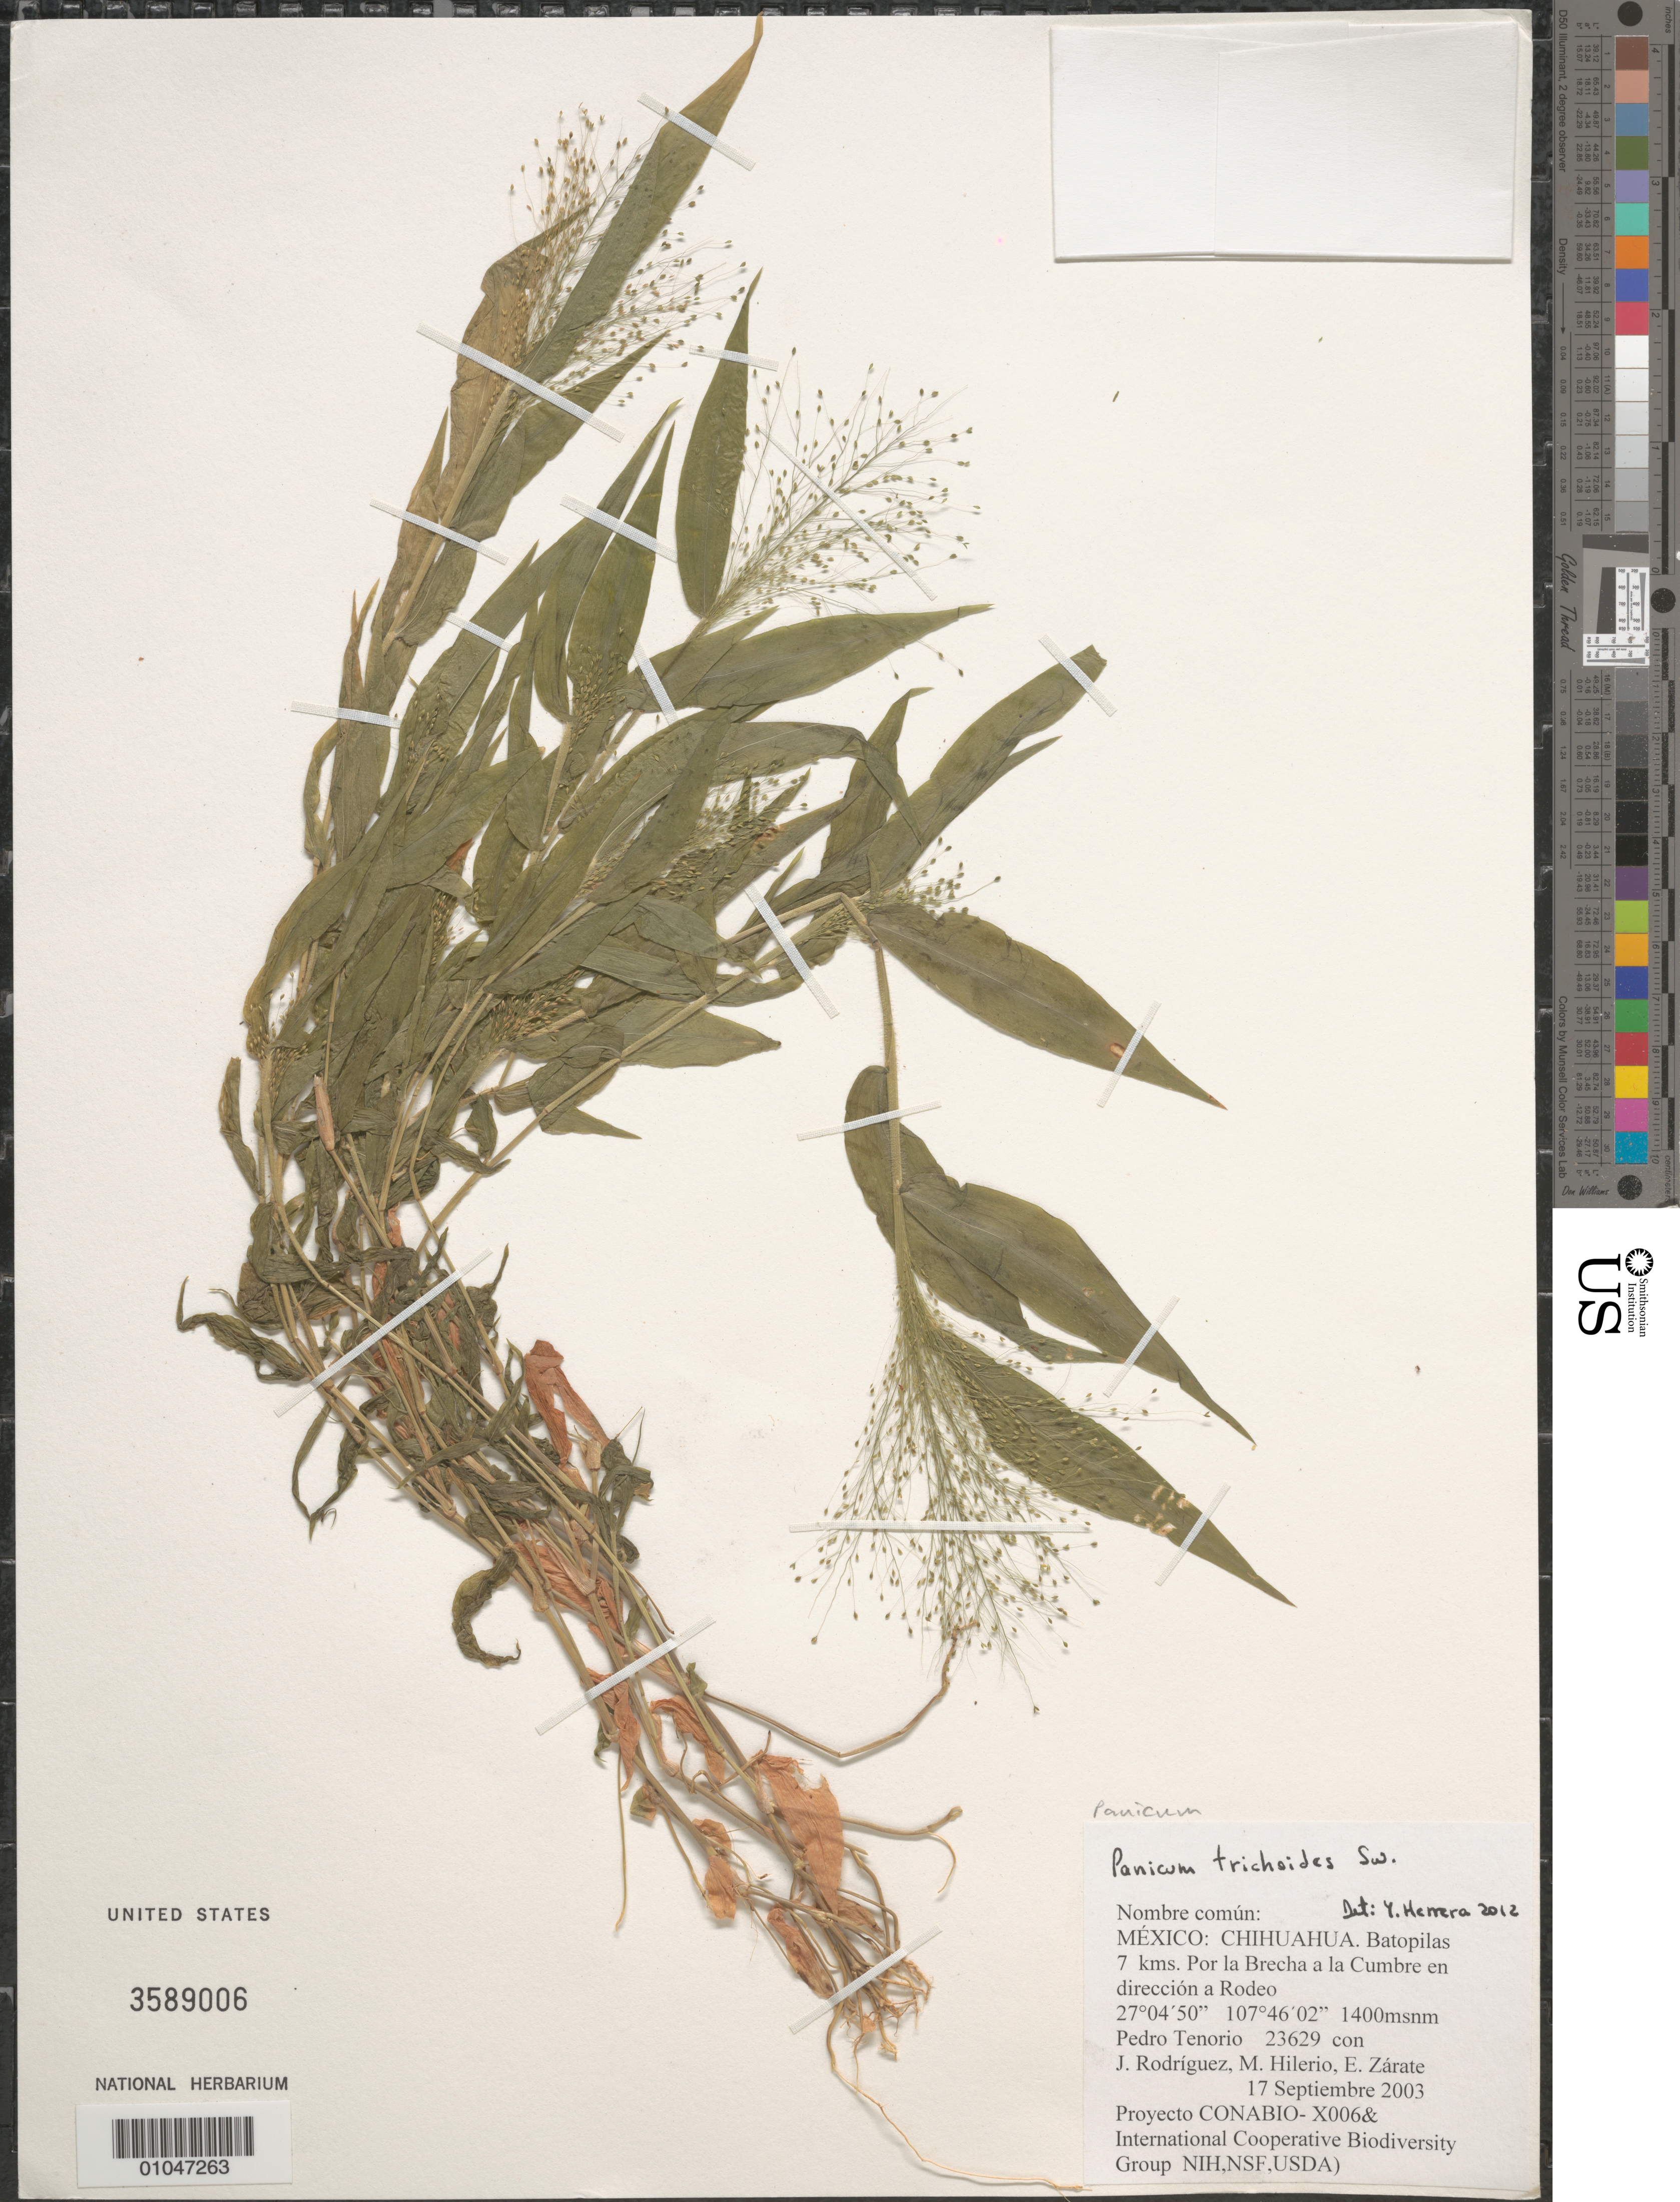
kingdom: Plantae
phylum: Tracheophyta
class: Liliopsida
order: Poales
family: Poaceae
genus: Panicum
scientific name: Panicum trichoides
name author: Sw.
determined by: Herrera Arrieta, Y., (CIIDIR), Instituto Politecnico Nacional (MEXICO)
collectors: P. Tenorio L., J. Rodríguez, M. Hilerio & E. Zárate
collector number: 23629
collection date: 2003-09-17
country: Mexico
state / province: Chihuahua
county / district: Batopilas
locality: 7 kms por la Brecha a la Cumbre en direccion a Rodeo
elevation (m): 1400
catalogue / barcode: US 3589006